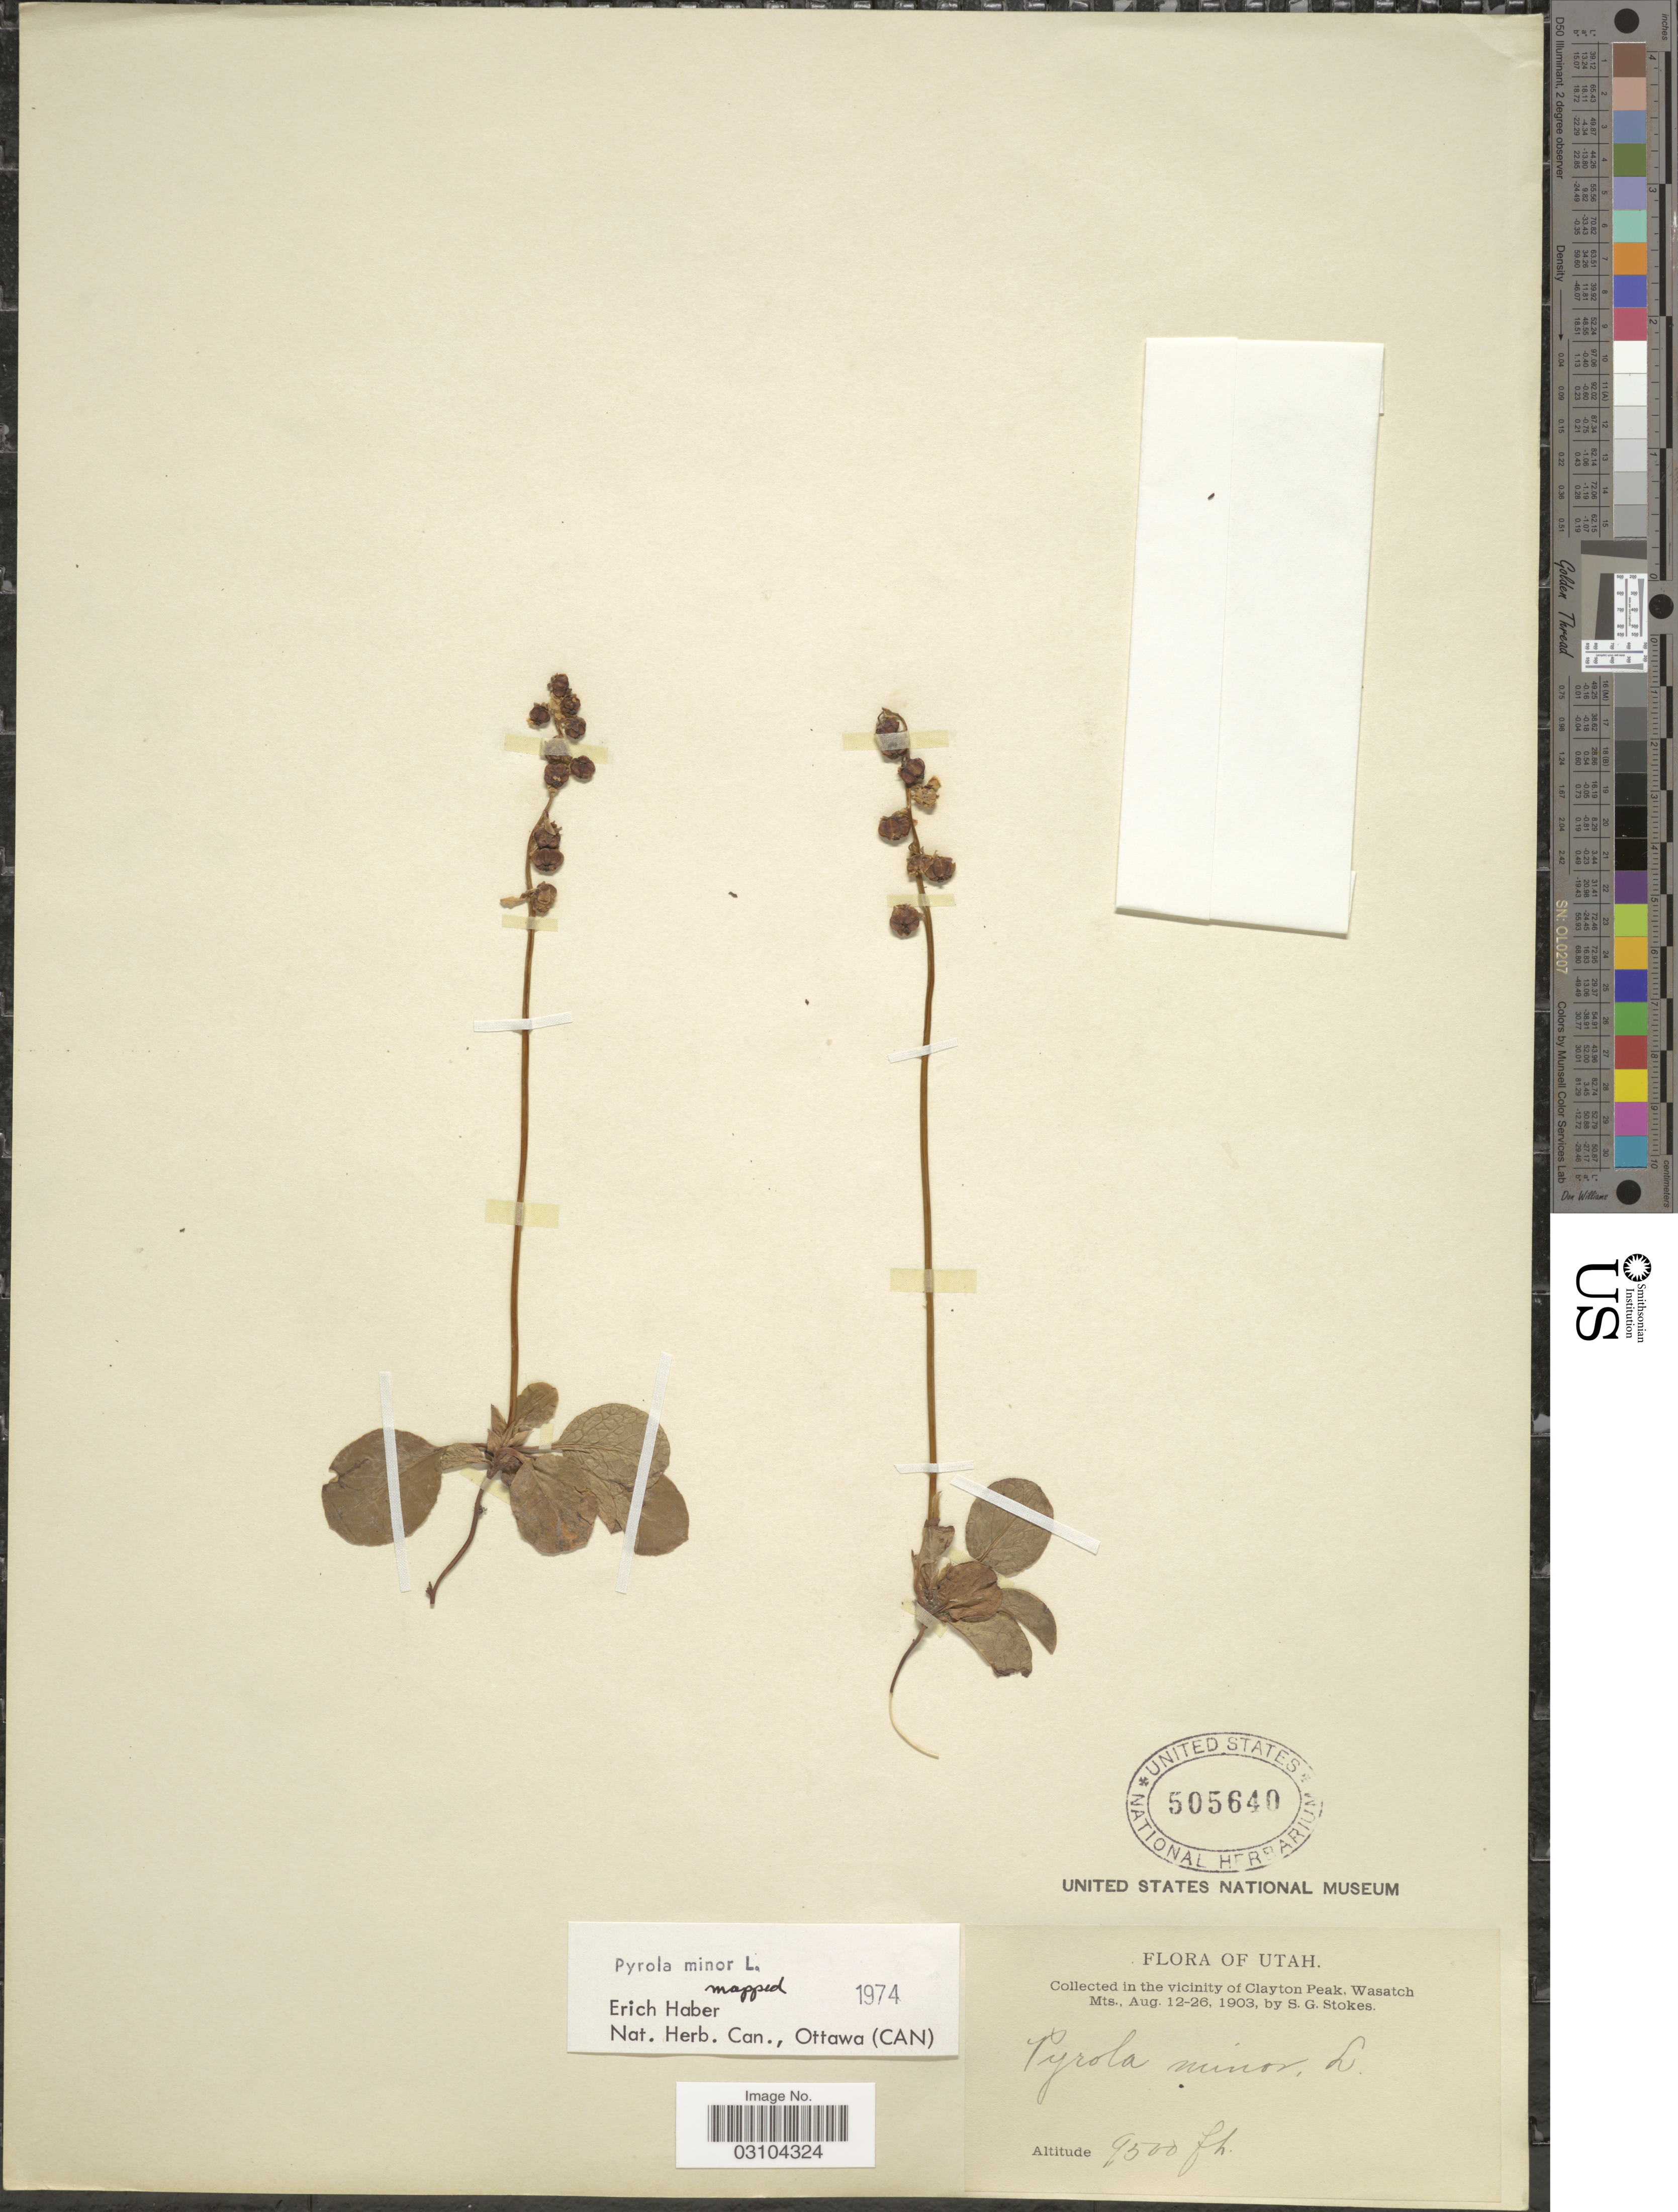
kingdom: Plantae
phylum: Tracheophyta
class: Magnoliopsida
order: Ericales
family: Ericaceae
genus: Pyrola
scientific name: Pyrola minor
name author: L.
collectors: S. G. Stokes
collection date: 1903-08-12/1903-08-26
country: United States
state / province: Utah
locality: In the vicinity of Clayton Peak, Wasatch Mts.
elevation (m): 2896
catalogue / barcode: US 505640